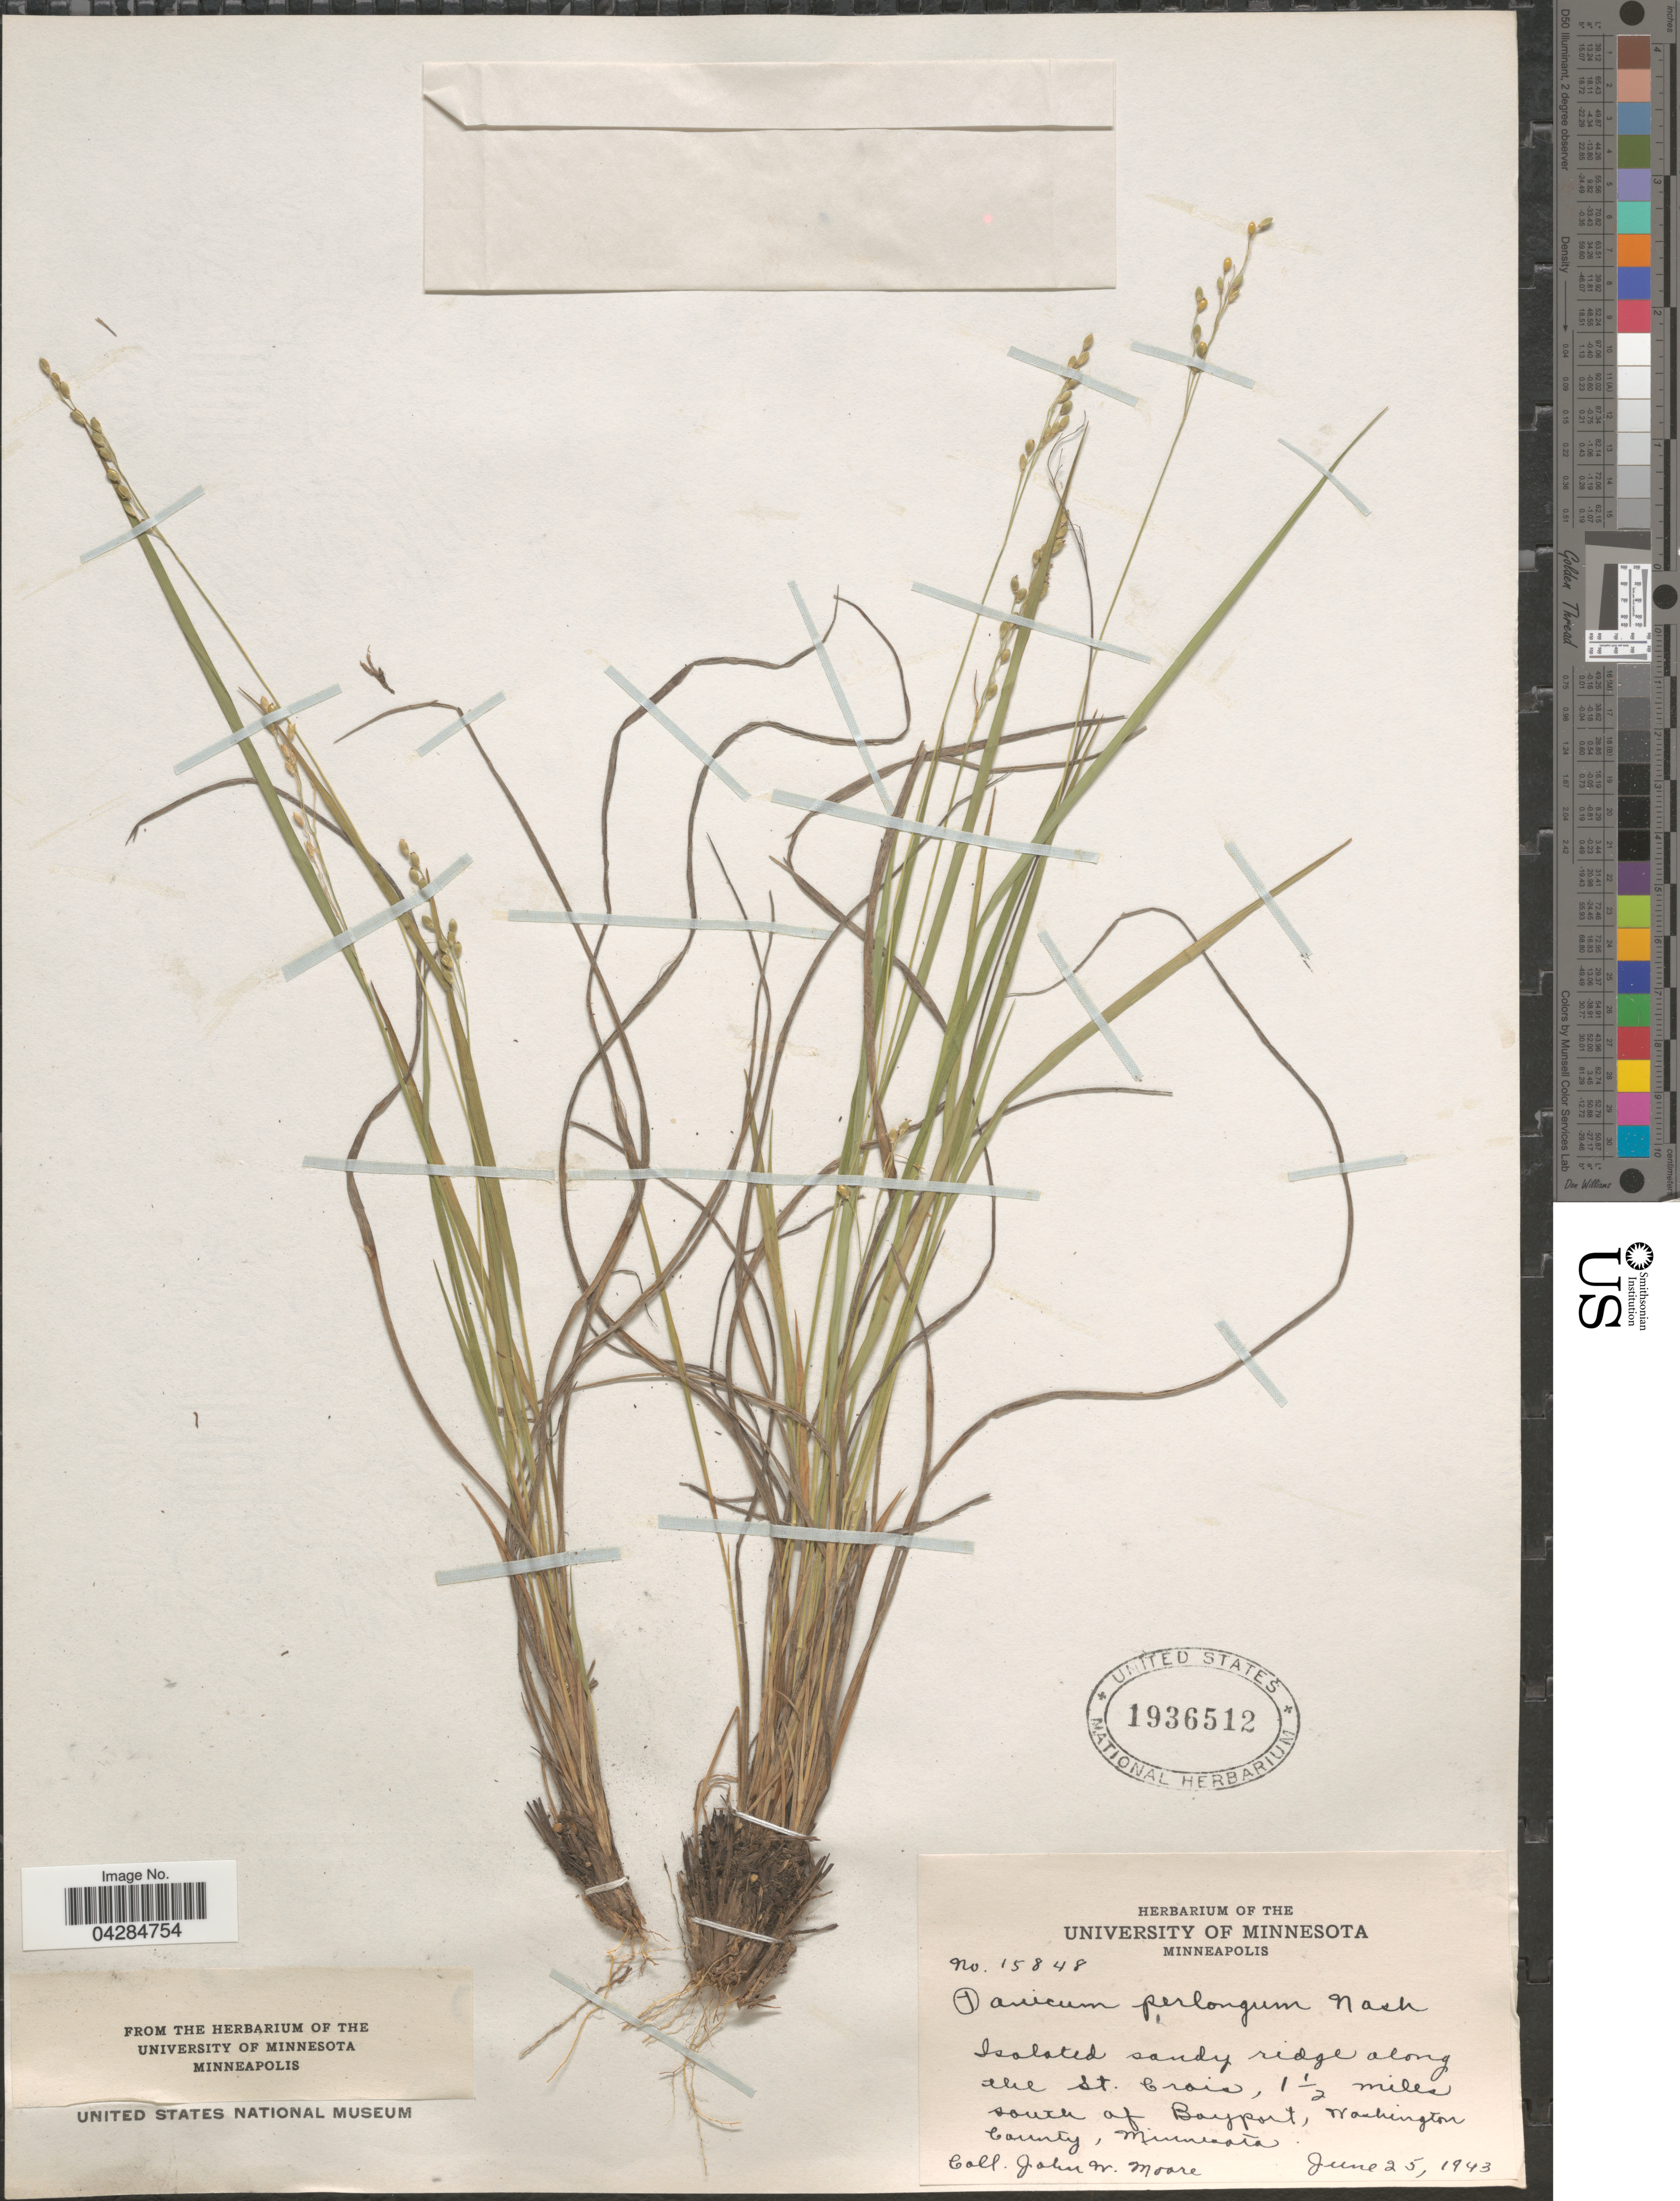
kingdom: Plantae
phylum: Tracheophyta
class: Liliopsida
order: Poales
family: Poaceae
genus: Dichanthelium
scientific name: Dichanthelium perlongum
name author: (Nash) Freckmann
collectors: J. Moore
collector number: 15848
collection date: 1943-06-25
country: United States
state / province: Minnesota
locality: Isolated sandy ridge along the St. Grais, 1 1/2 miles south of Bayport, Washington County.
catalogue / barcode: US 1936512